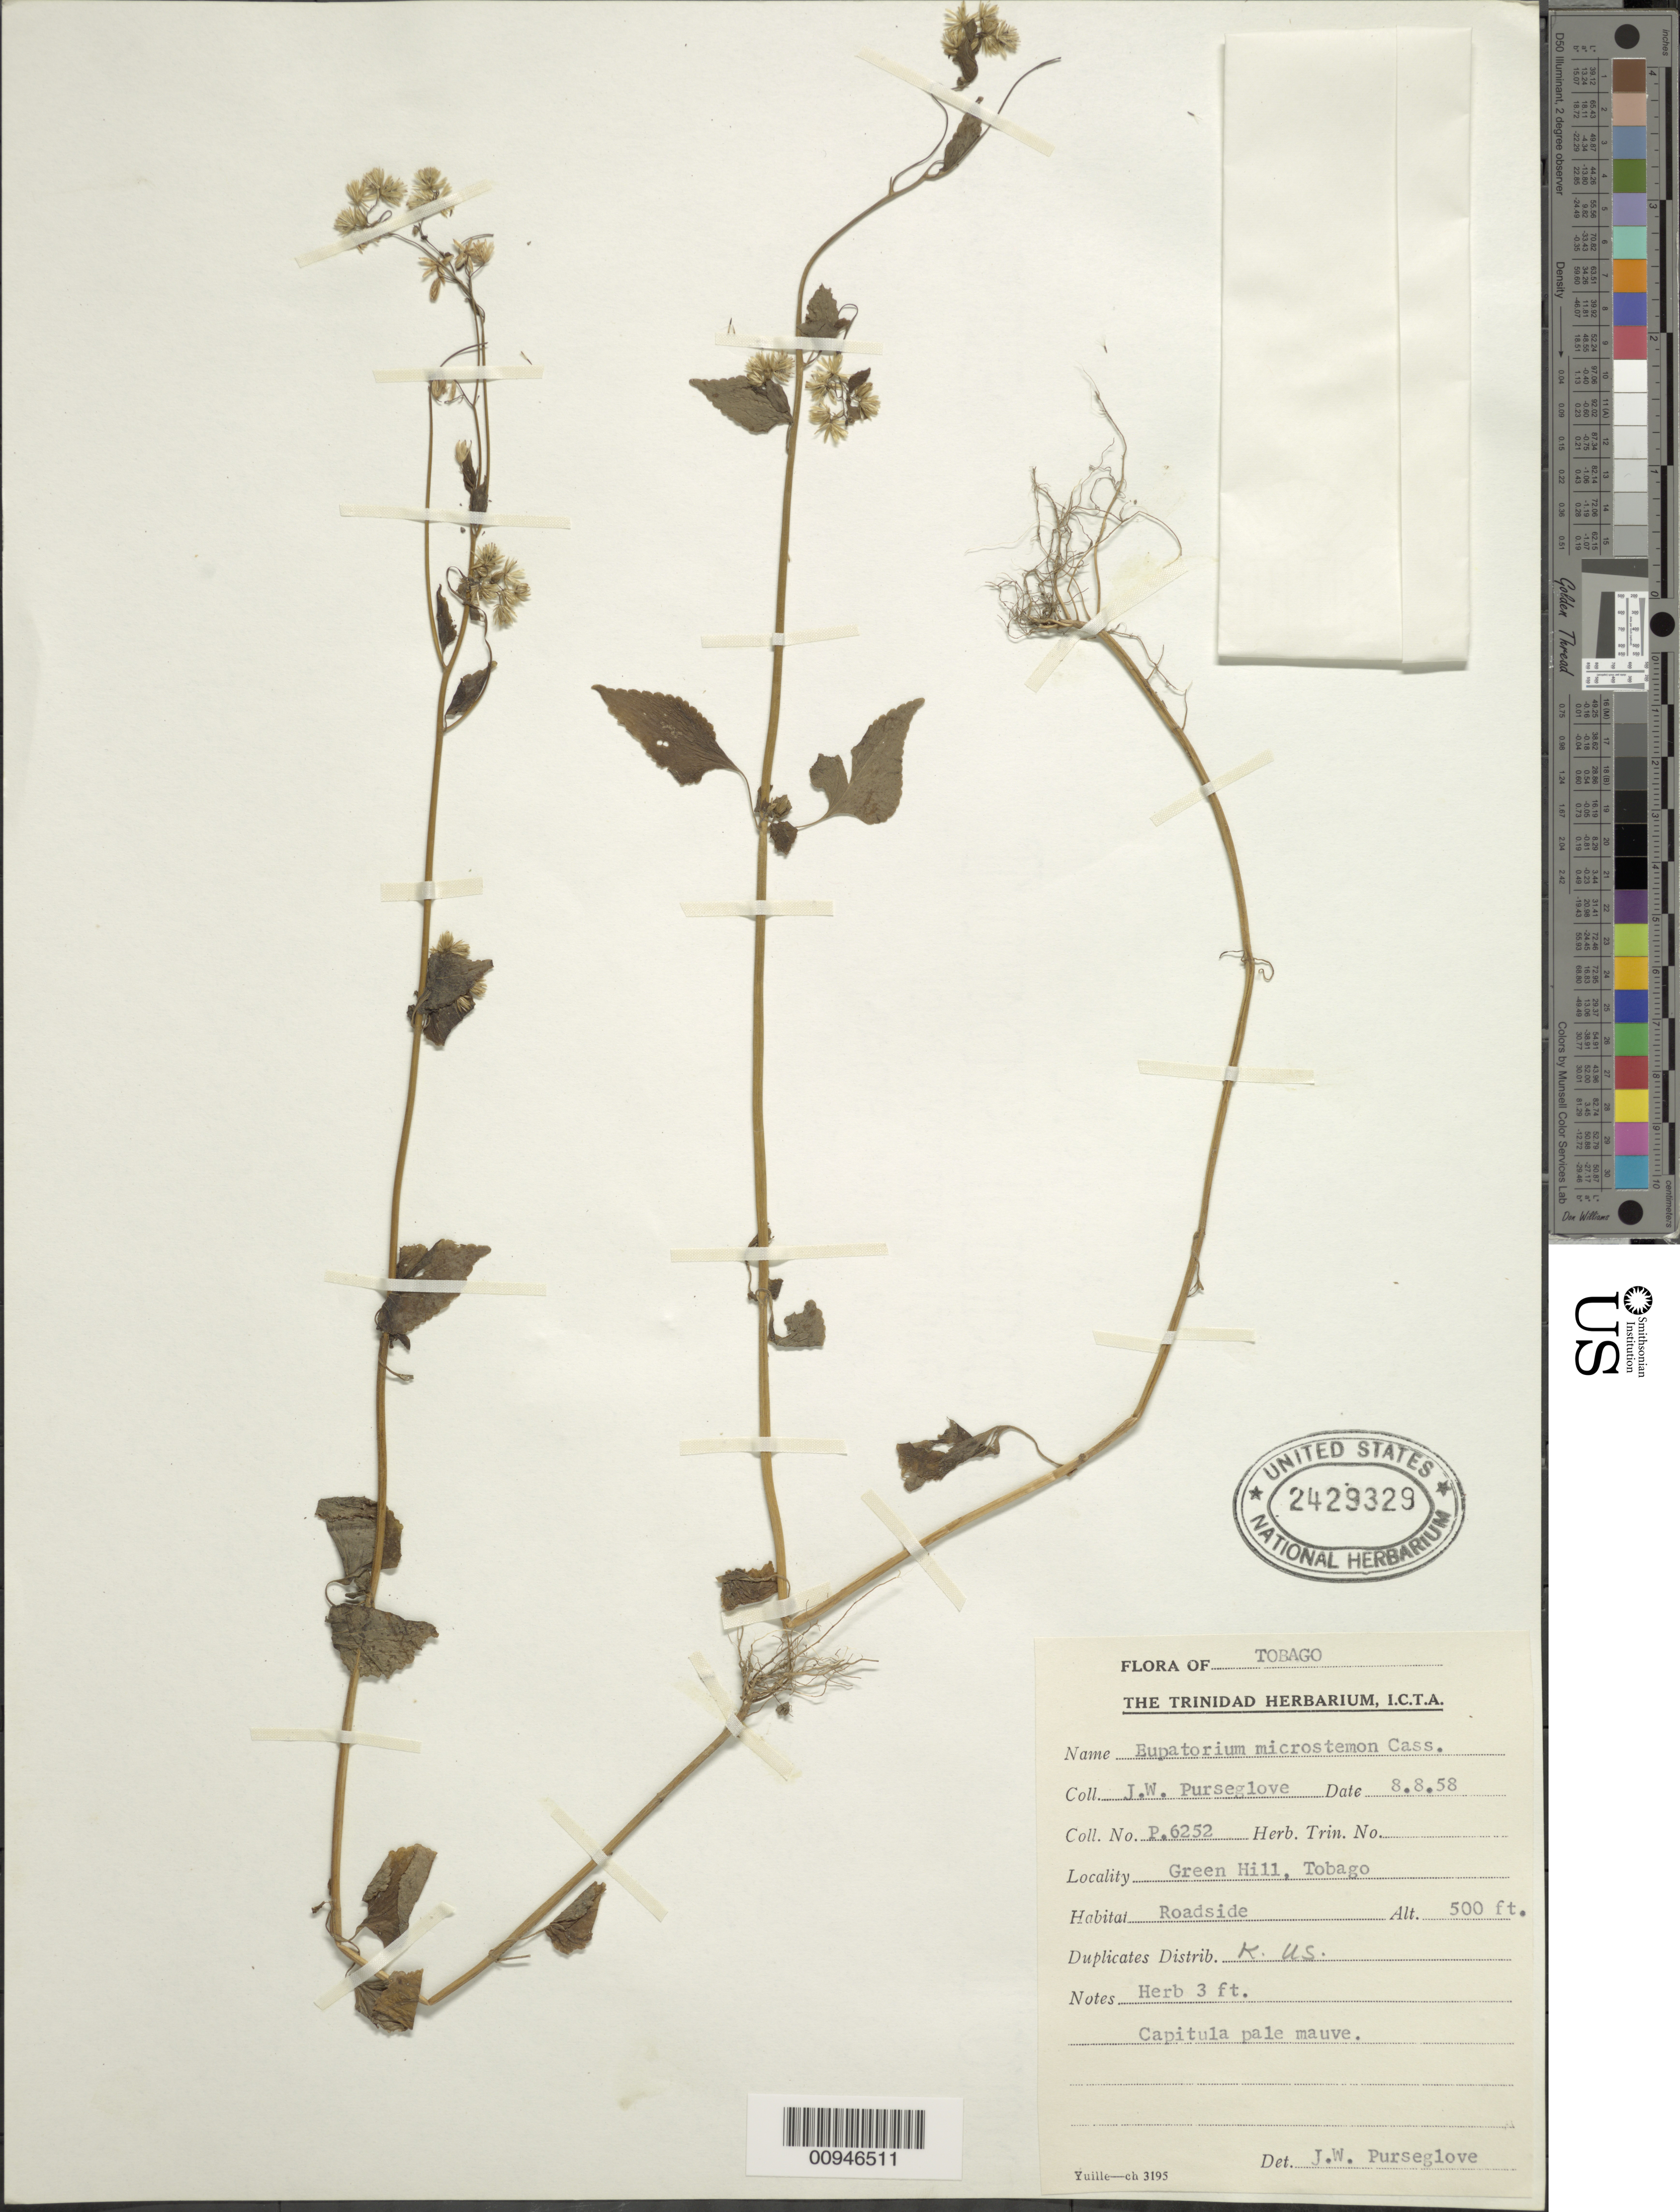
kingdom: Plantae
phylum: Tracheophyta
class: Magnoliopsida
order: Asterales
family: Asteraceae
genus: Fleischmannia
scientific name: Fleischmannia microstemon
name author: (Cass.) R.M. King & H. Rob.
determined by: Purseglove, John William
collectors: J. Purseglove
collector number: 6252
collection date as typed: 08 Aug 1958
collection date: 1958-08-08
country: Trinidad and Tobago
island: Tobago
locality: Green Hill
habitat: Roadside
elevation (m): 152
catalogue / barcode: US 2429329